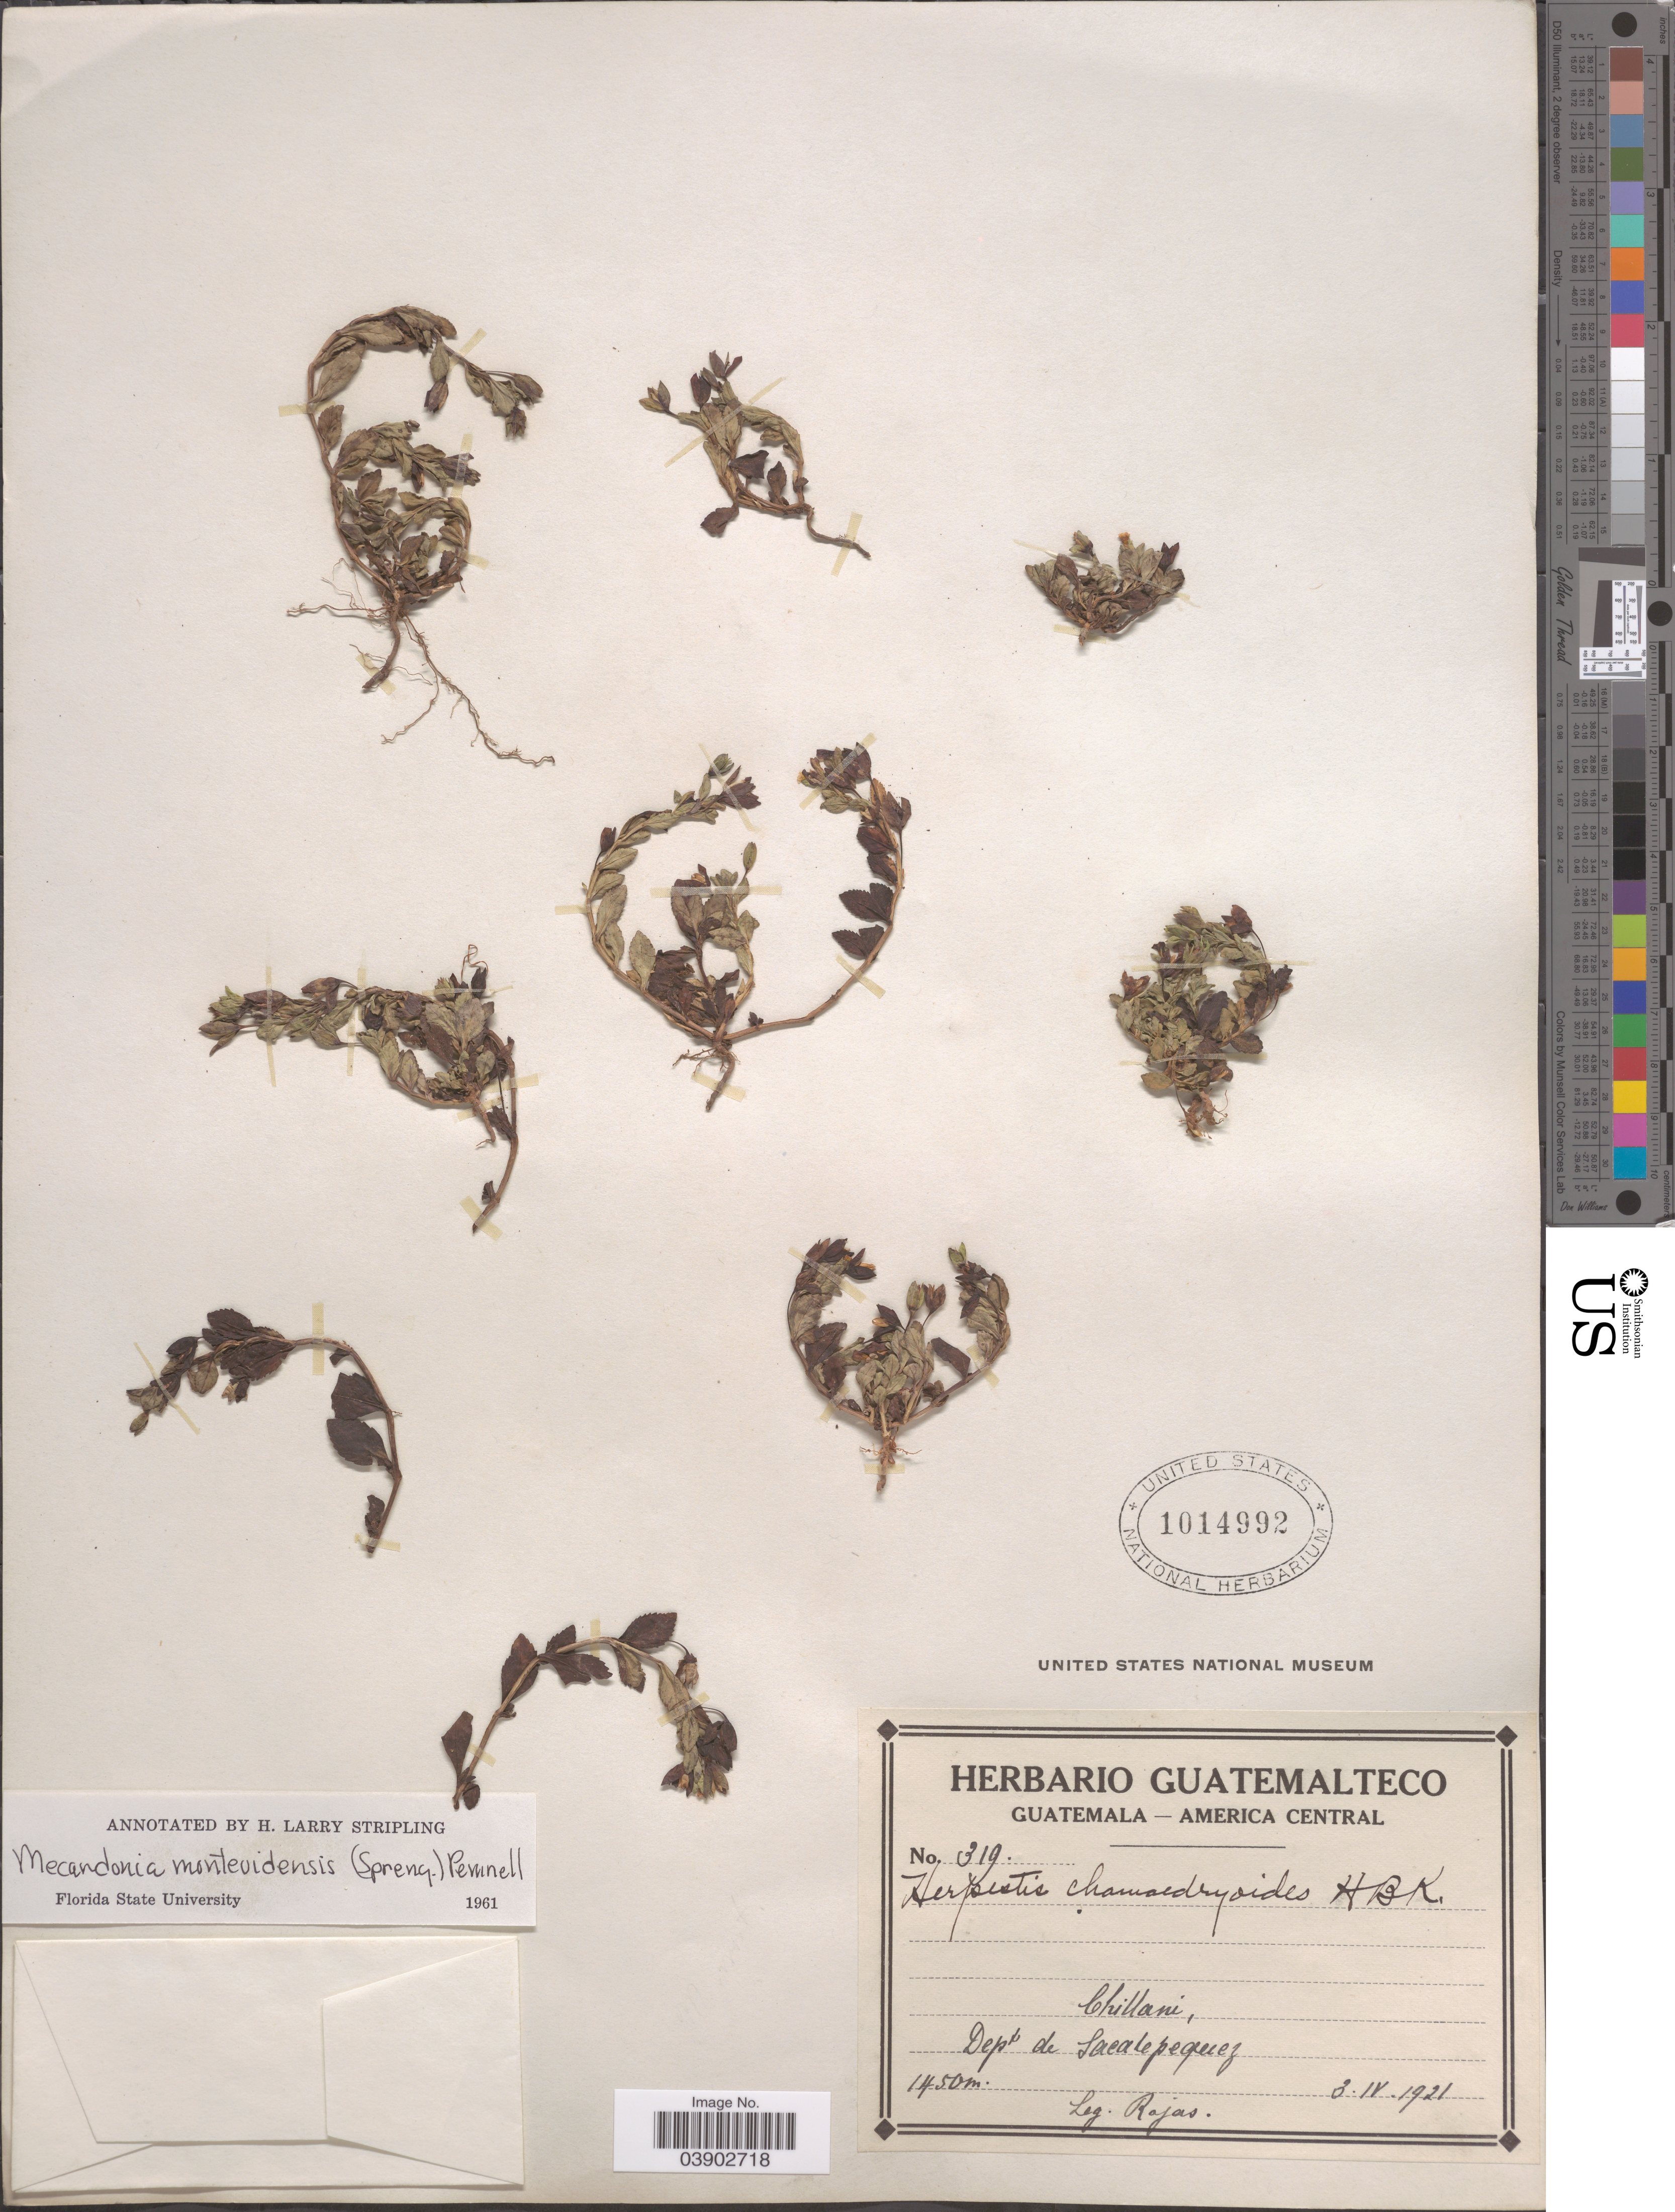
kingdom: Plantae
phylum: Tracheophyta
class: Magnoliopsida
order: Lamiales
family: Plantaginaceae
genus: Mecardonia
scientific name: Mecardonia procumbens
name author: (Mill.) Small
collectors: Rojas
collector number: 319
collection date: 1921-04-03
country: Guatemala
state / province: Sacatepequez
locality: Chillani, Dept. de Sacatepequez.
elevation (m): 1450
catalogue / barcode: US 1014992